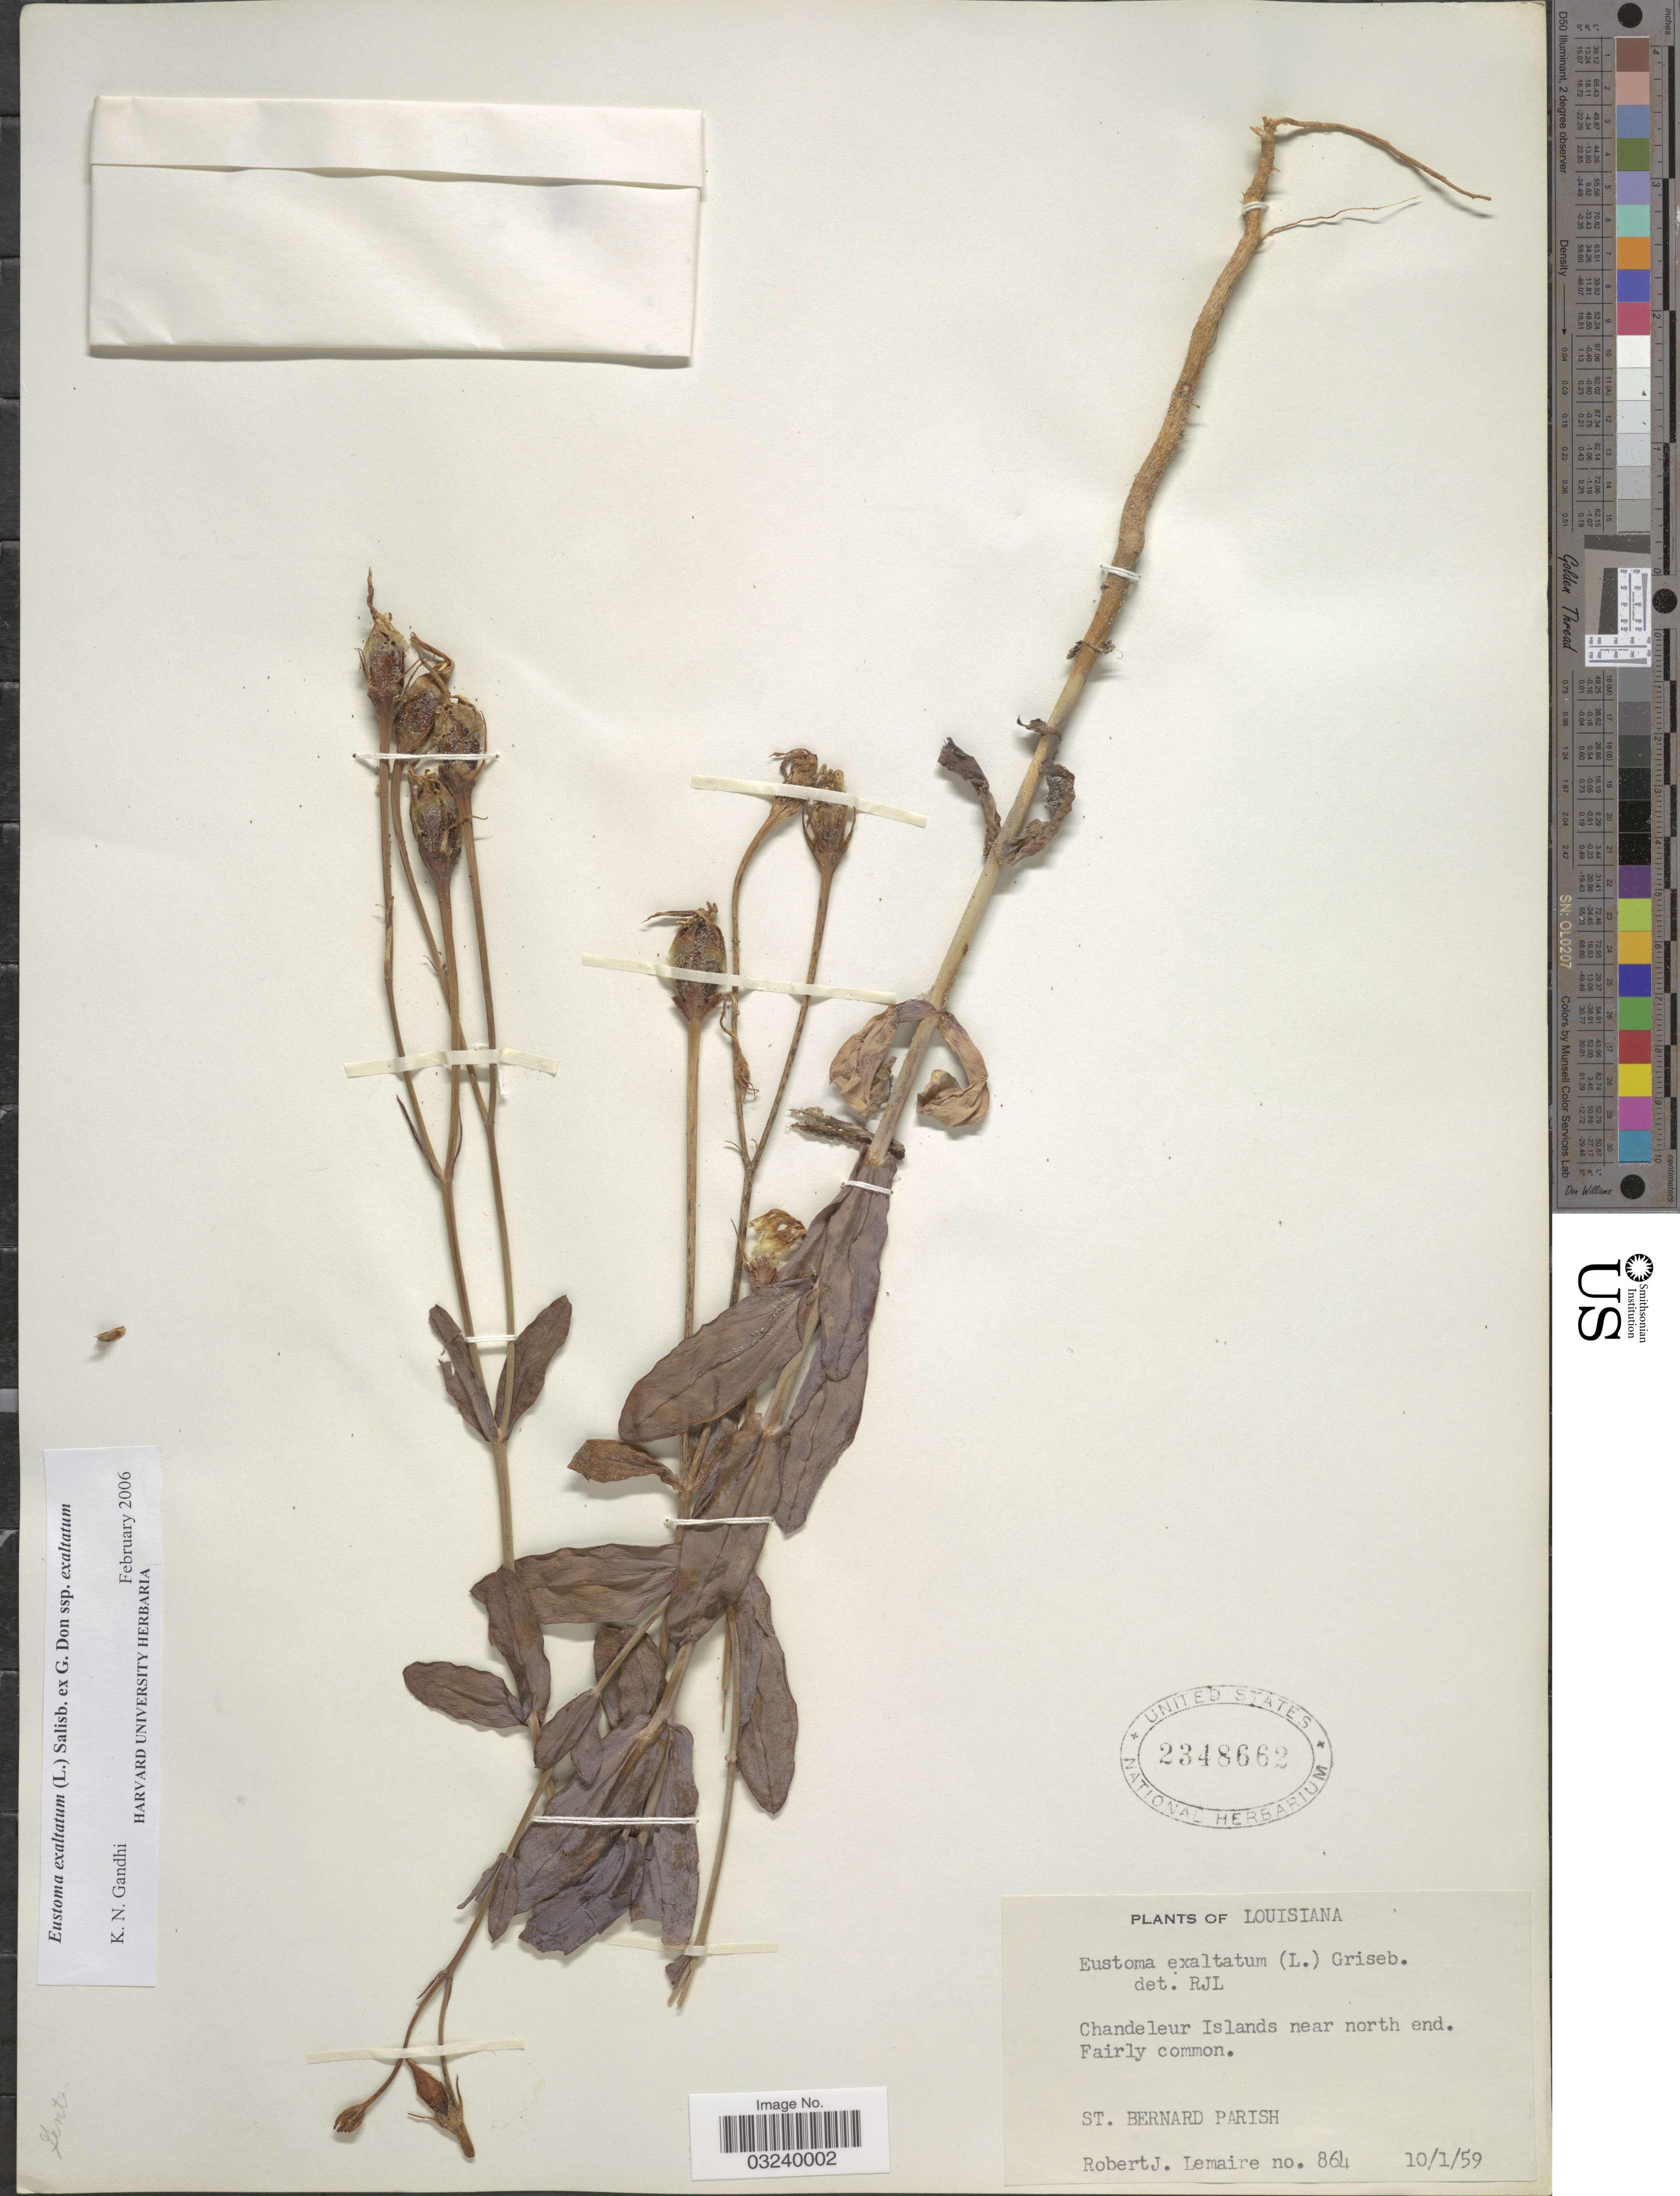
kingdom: Plantae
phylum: Tracheophyta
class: Magnoliopsida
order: Gentianales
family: Gentianaceae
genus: Eustoma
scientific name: Eustoma exaltatum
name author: (L.) Salisb. ex Don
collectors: R. J. Lemaire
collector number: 864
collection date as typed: Transcribed d/m/y: 1/10/59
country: United States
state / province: Louisiana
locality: Chandeleur Islands near north end Fairly common, St. Bernard Parish.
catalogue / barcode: US 2348662